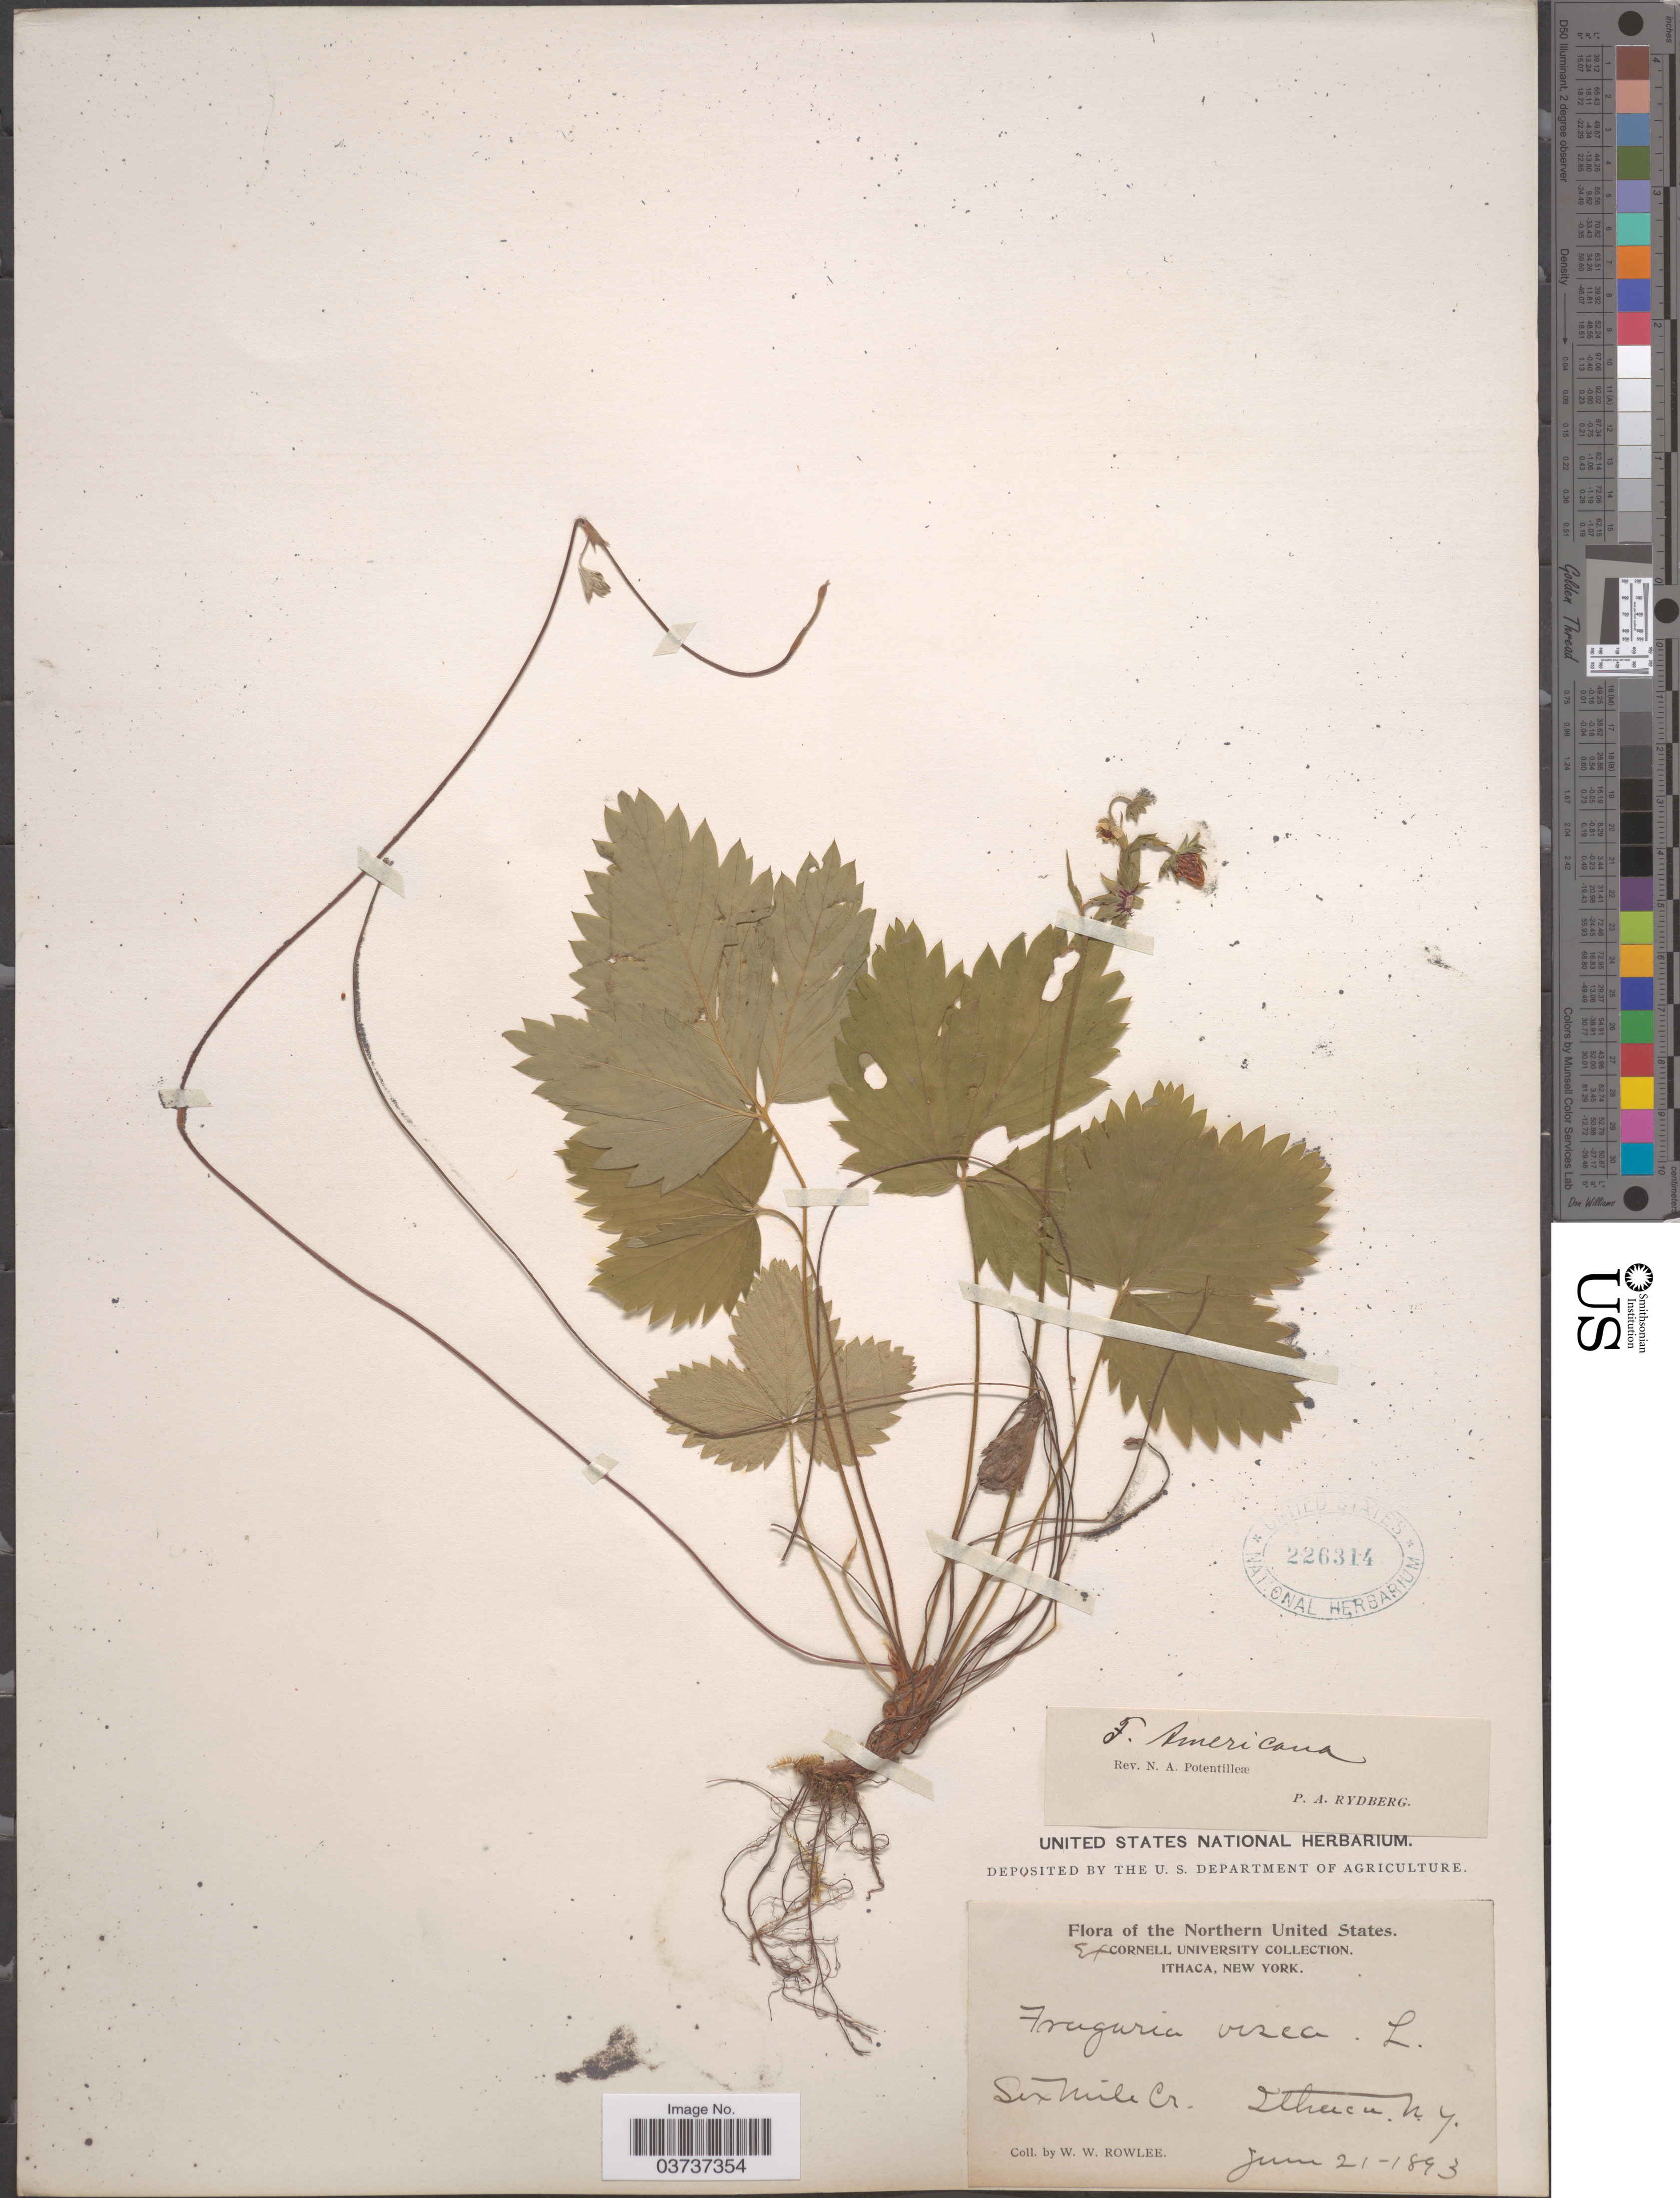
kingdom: Plantae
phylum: Tracheophyta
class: Magnoliopsida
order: Rosales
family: Rosaceae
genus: Fragaria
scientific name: Fragaria vesca subsp. americana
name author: (Porter) Staudt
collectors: W. W. Rowlee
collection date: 1893-06-21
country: United States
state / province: New York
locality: Northern United States. Six Mile Cr. Ithaca.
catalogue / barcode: US 226314